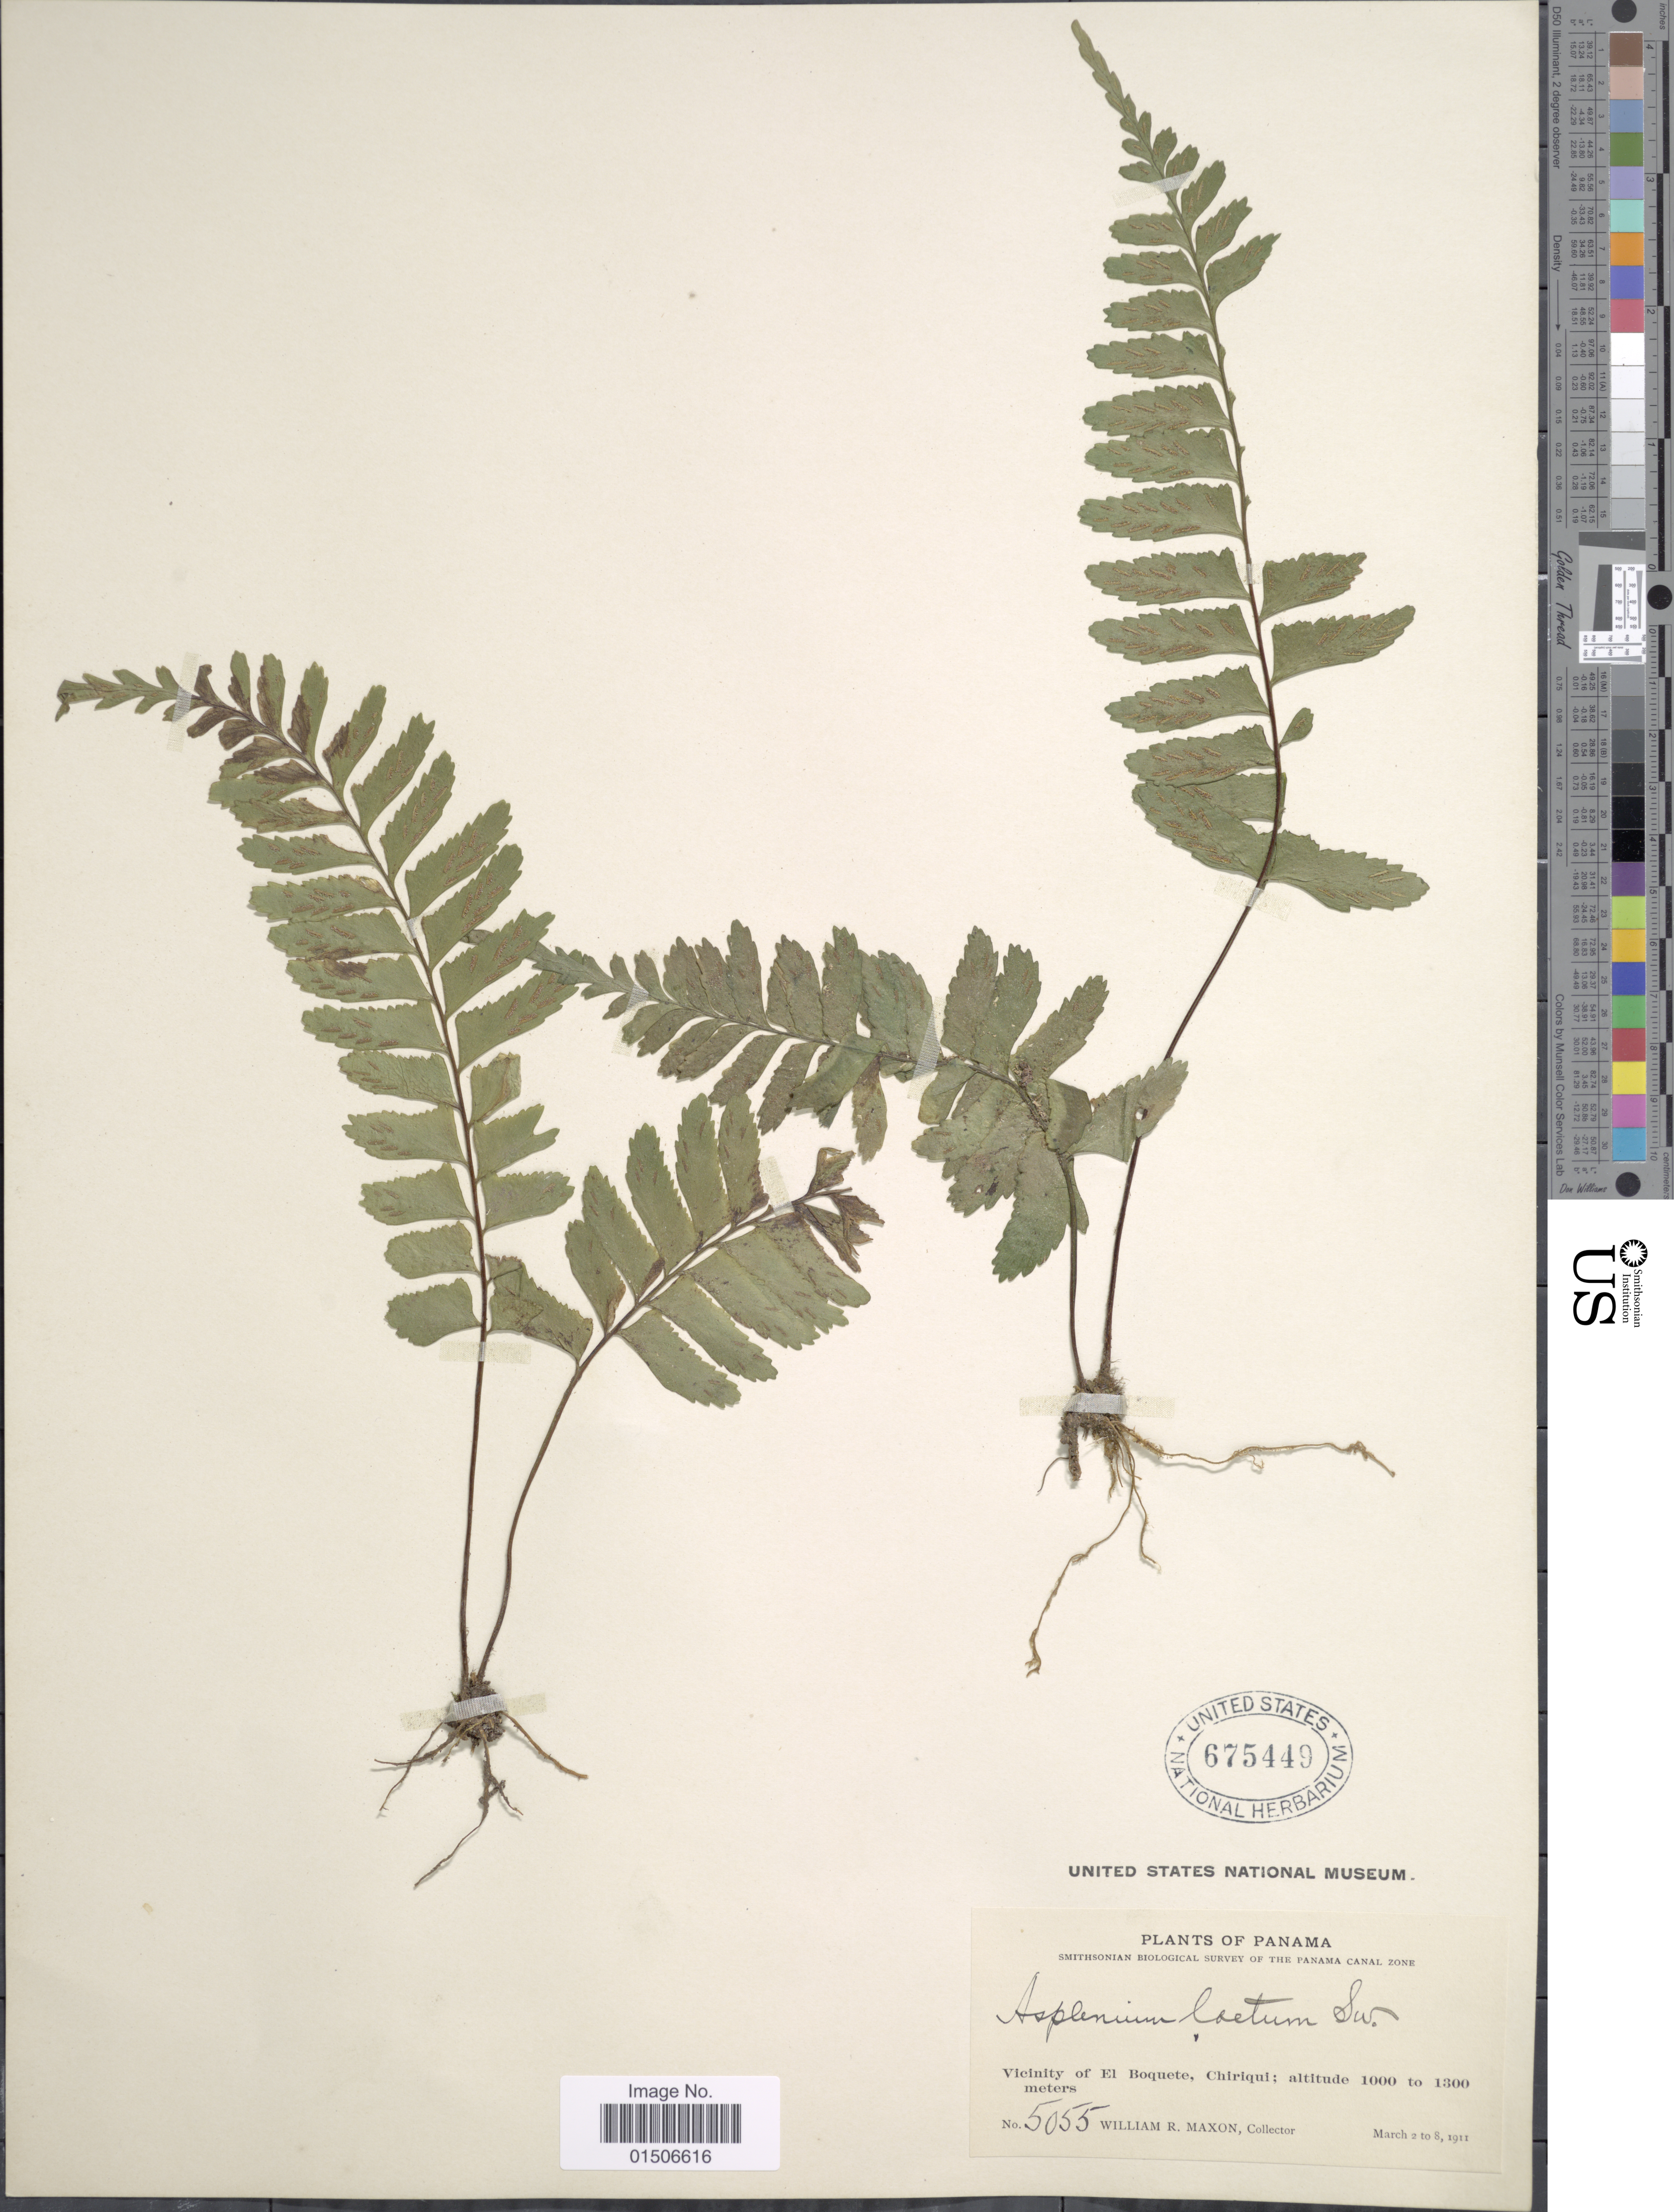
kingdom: Plantae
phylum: Tracheophyta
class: Polypodiopsida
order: Polypodiales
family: Aspleniaceae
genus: Asplenium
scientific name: Asplenium laetum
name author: Sw.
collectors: W. R. Maxon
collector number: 5055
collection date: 1911-03-02/1911-03-08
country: Panama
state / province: Chiriqui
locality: Vicinity of El Boqute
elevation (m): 1000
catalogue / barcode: US 675449